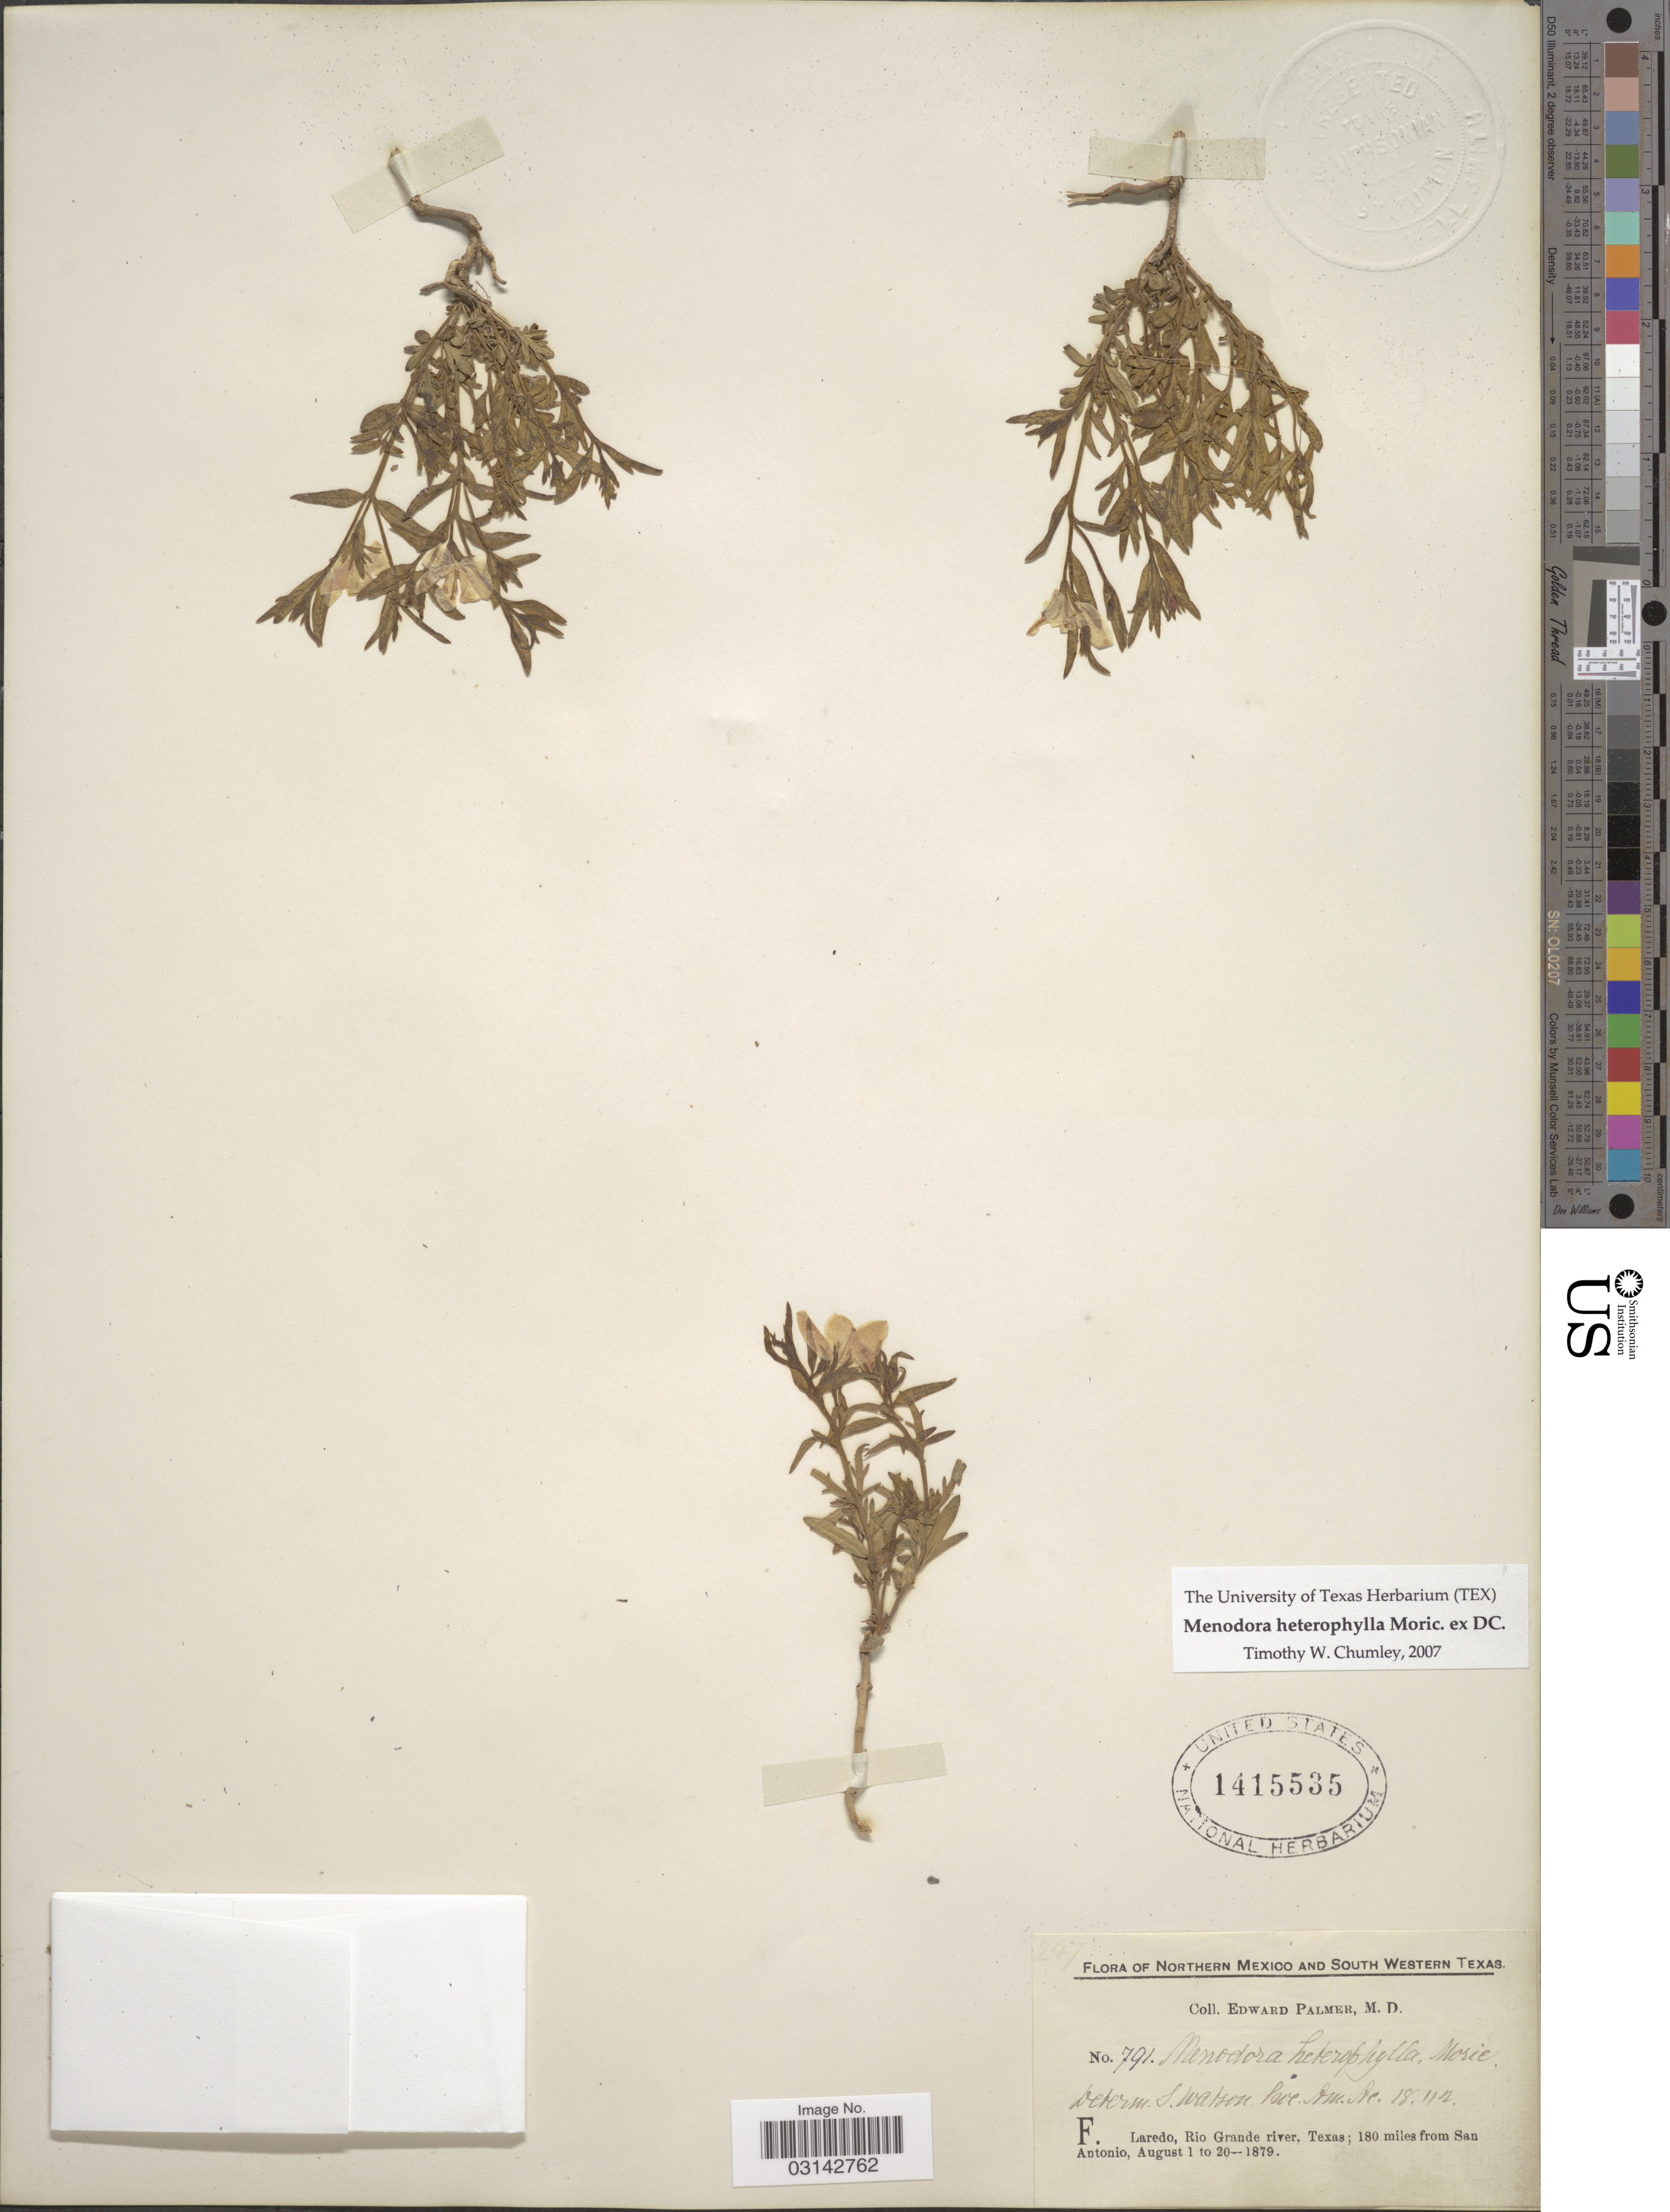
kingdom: Plantae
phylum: Tracheophyta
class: Magnoliopsida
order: Lamiales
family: Oleaceae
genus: Menodora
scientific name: Menodora heterophylla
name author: Moric. ex A. DC.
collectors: E. Palmer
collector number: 791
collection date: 1879-08-01/1879-08-20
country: United States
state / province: Texas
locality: South Western Texas, Laredo, Rio Grande river; 180 miles from San Antonio.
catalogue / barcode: US 1415535